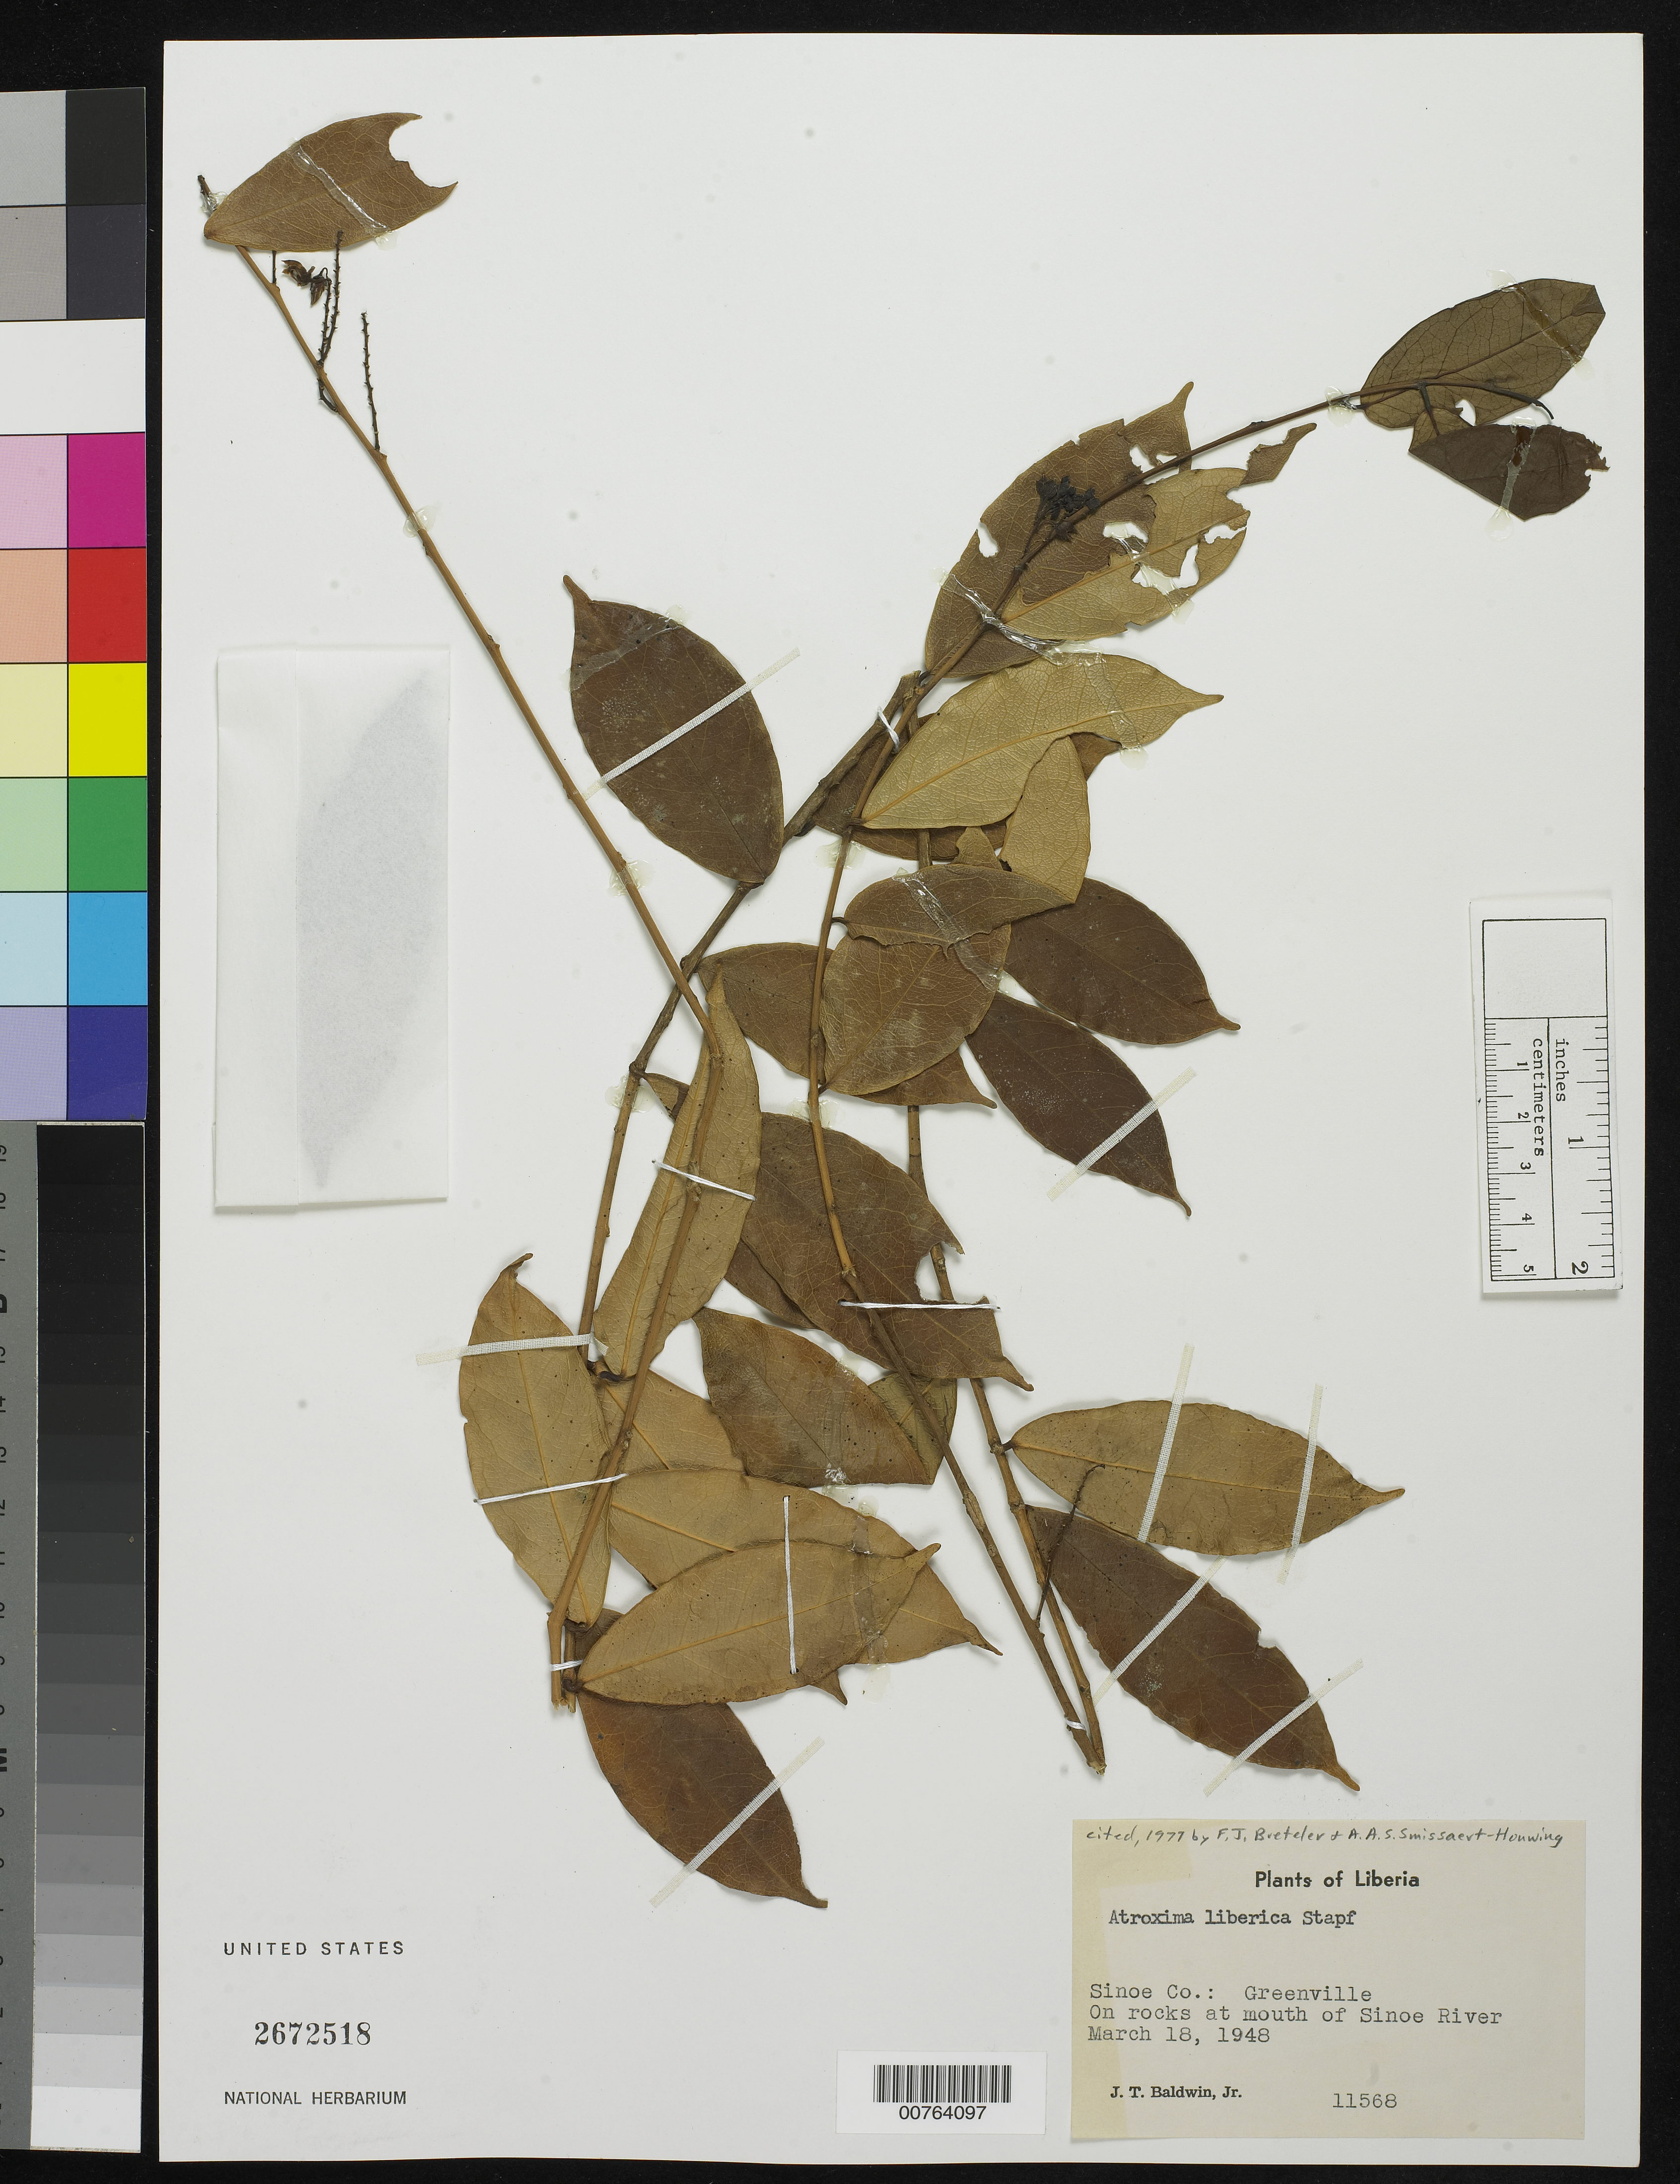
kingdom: Plantae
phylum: Tracheophyta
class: Magnoliopsida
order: Fabales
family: Polygalaceae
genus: Atroxima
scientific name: Atroxima liberica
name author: Stapf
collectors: J. T. Baldwin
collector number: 11568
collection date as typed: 18 Mar 1948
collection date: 1948-03-18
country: Liberia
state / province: Sinoe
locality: Greenville, at mouth of Sinoe River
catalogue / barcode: US 2672518